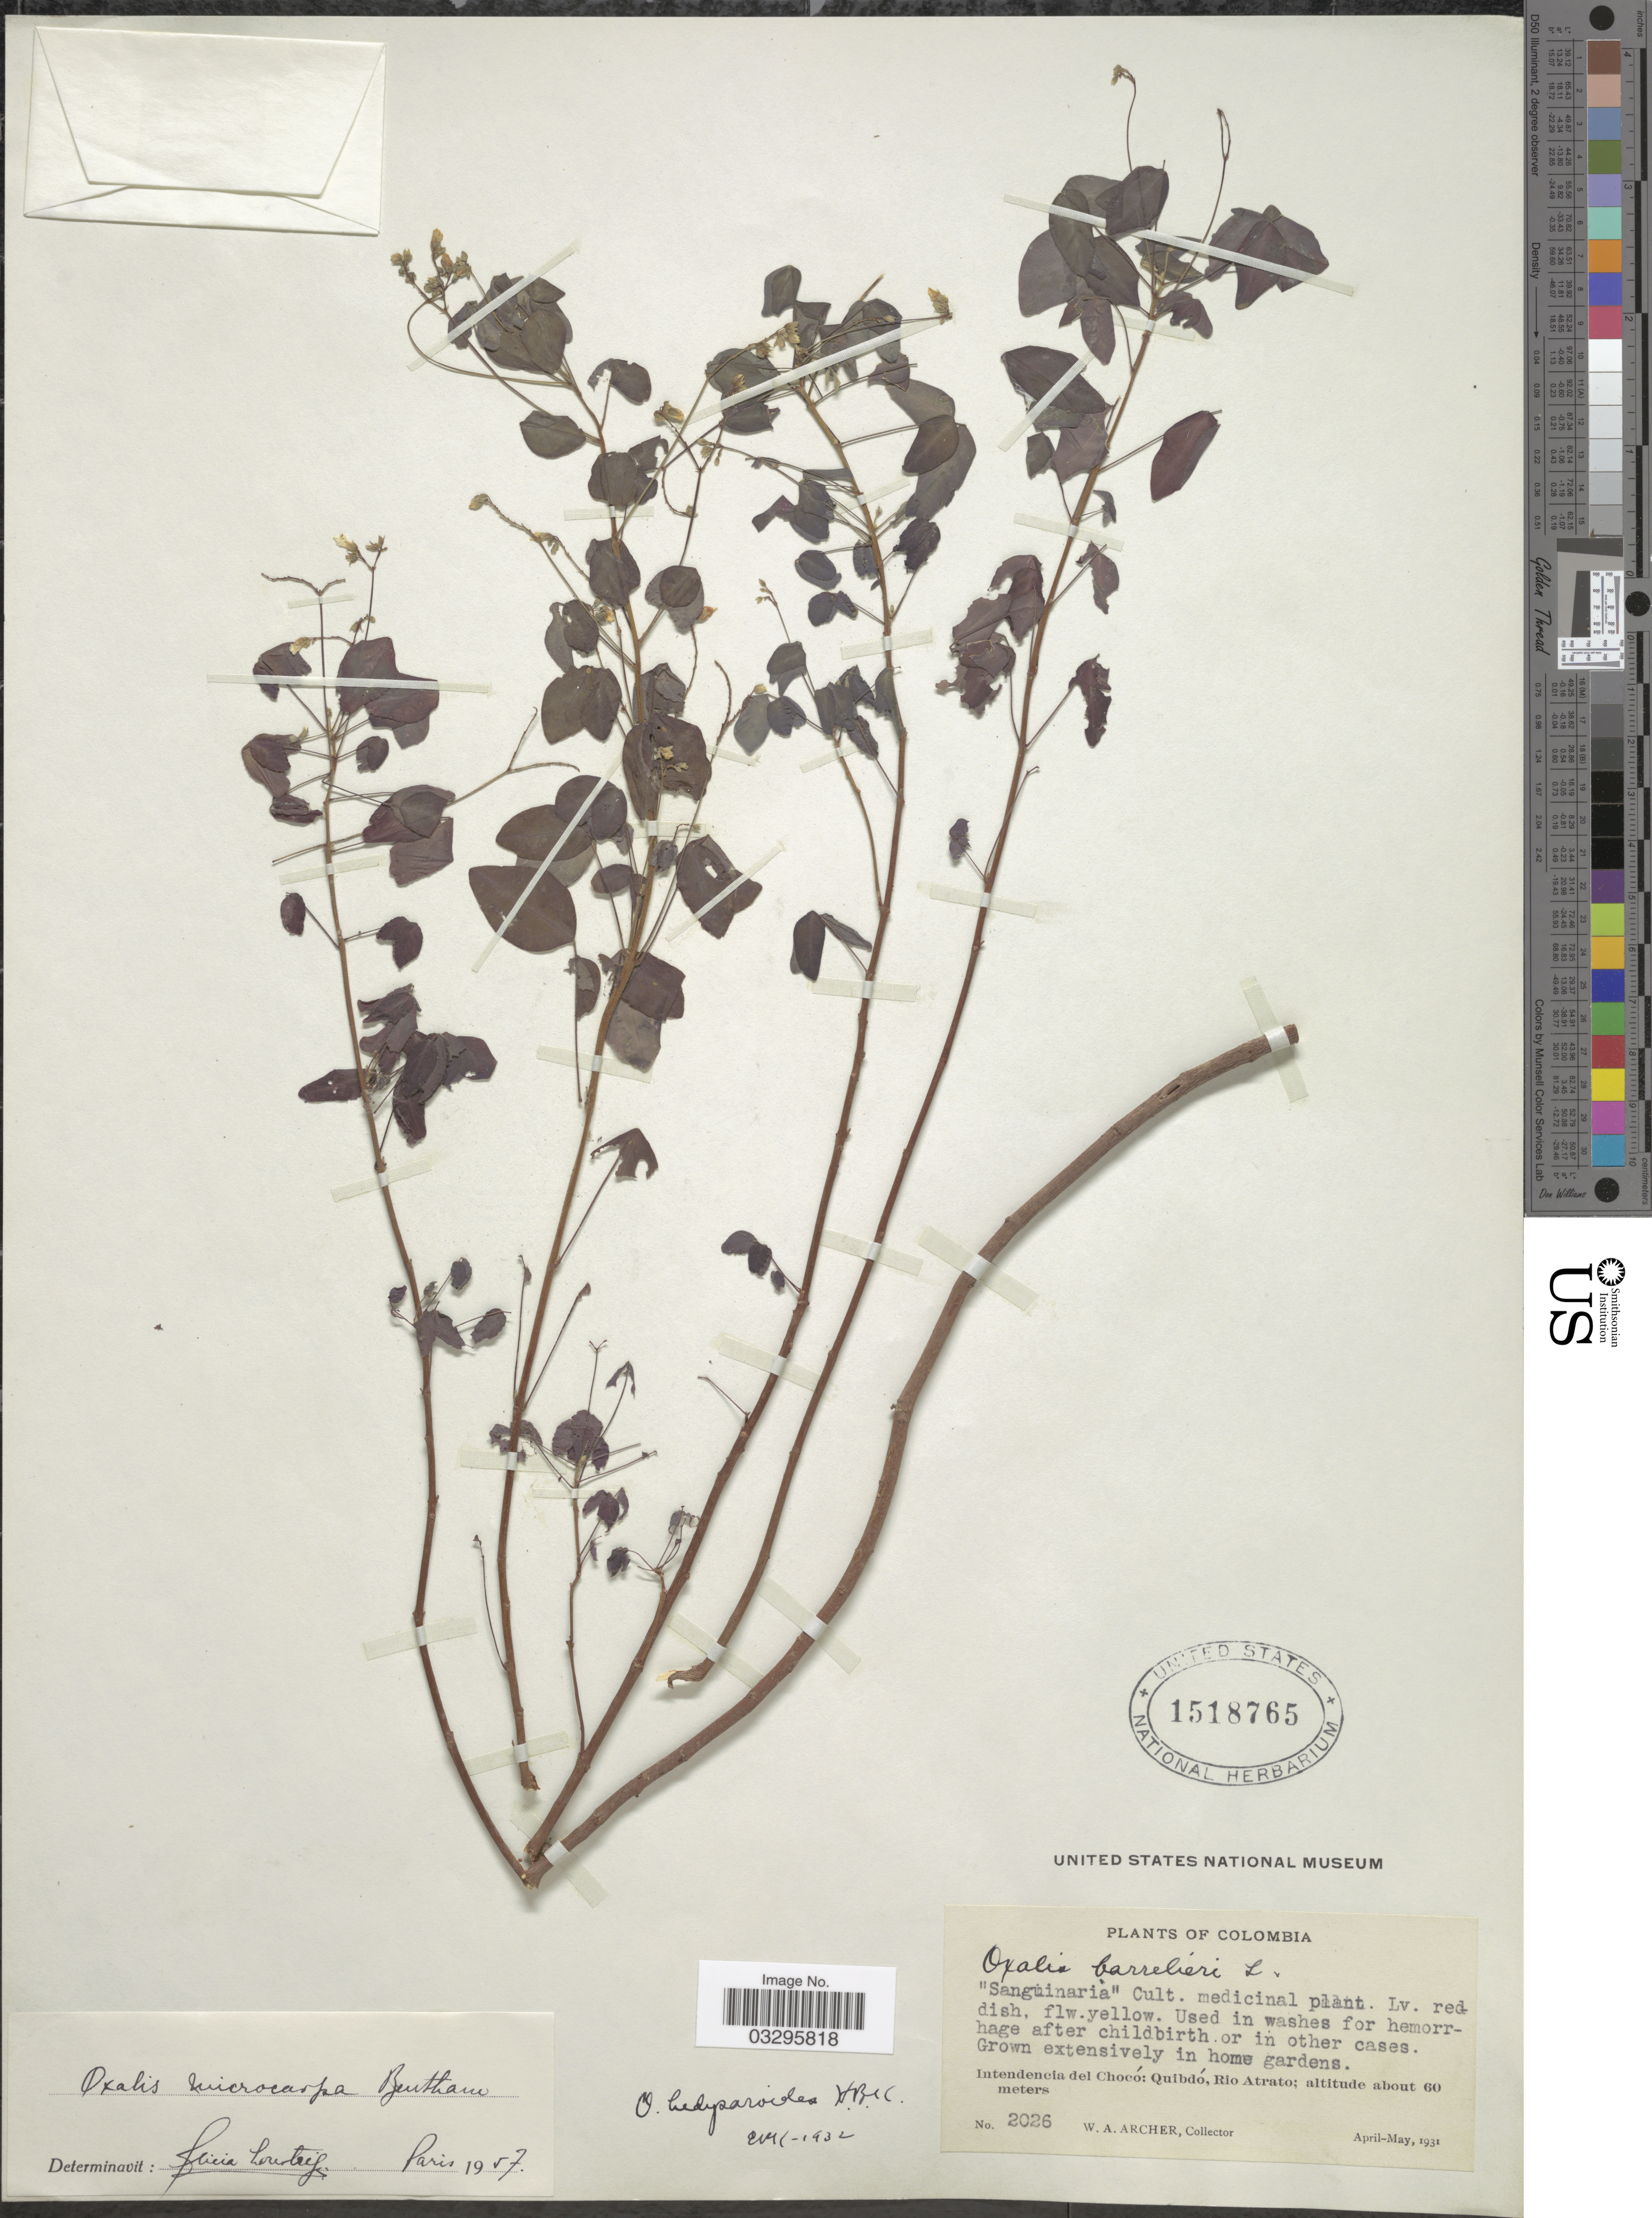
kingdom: Plantae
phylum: Tracheophyta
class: Magnoliopsida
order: Oxalidales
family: Oxalidaceae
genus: Oxalis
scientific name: Oxalis microcarpa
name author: Benth.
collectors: W. Archer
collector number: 2026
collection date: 1931-04/1931-05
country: Colombia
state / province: Chocó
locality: Intendencia del Chocó: Quibdó, Rio Atrato.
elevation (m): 60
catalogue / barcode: US 1518765